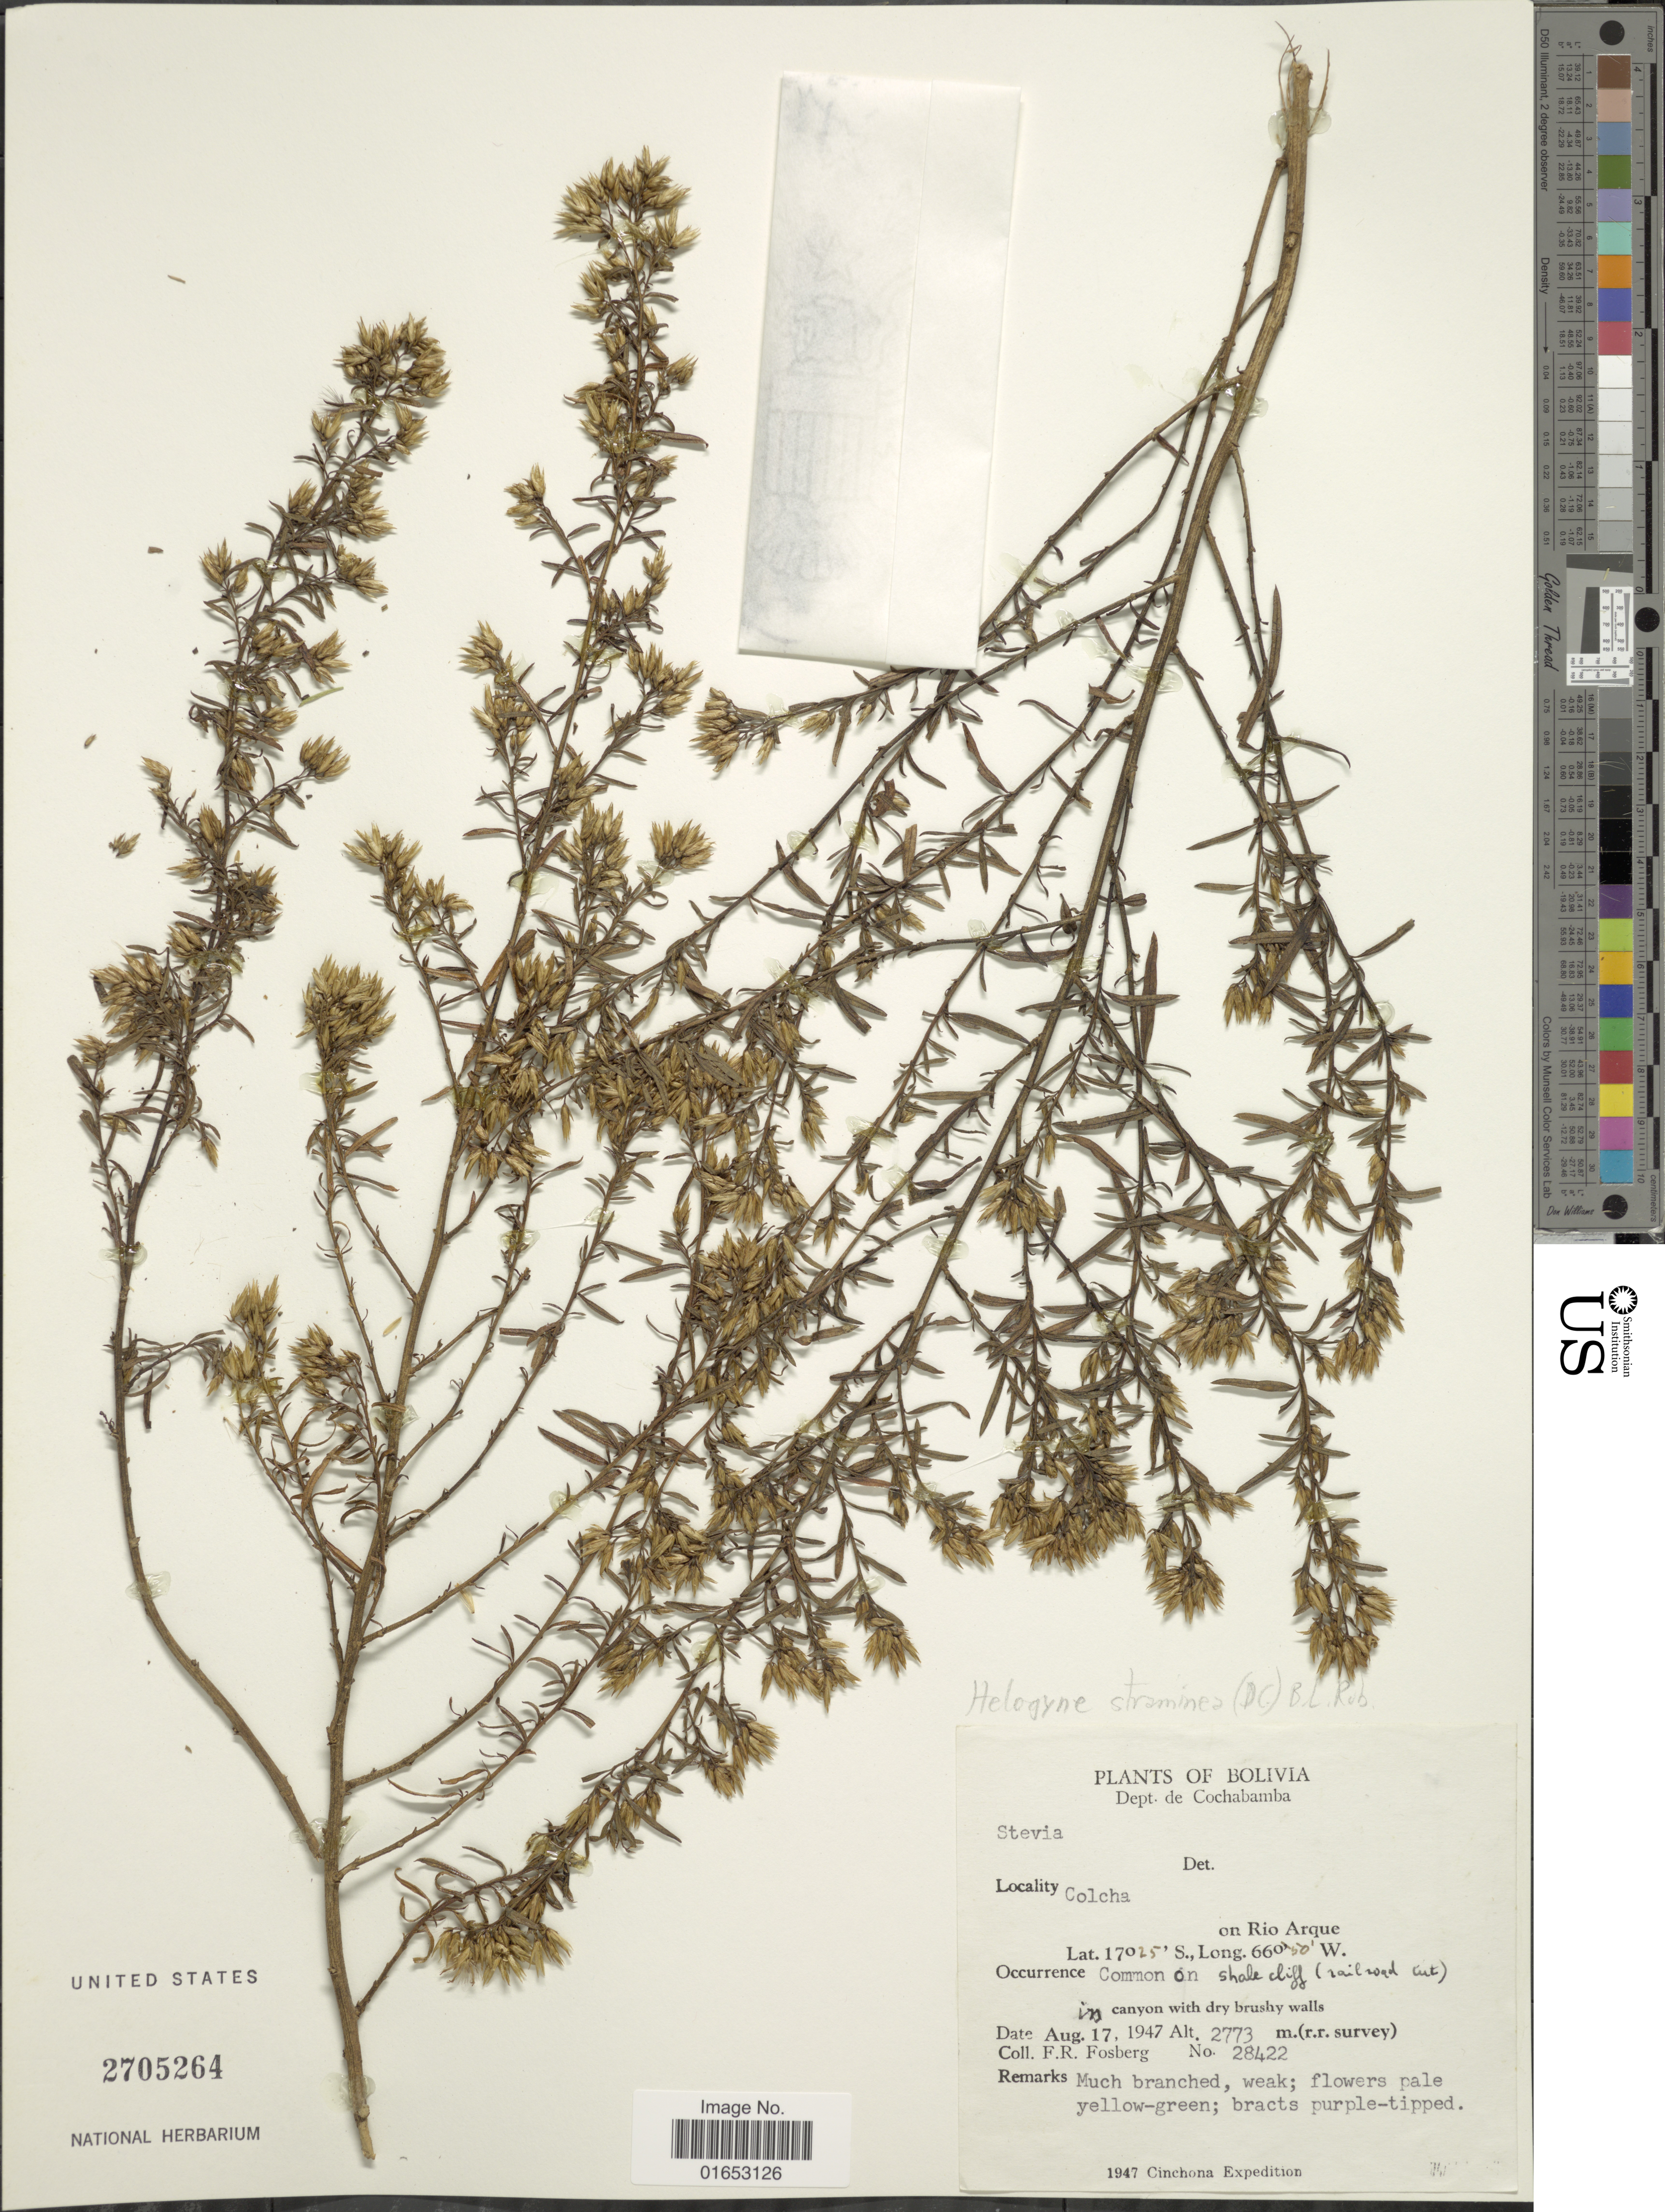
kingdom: Plantae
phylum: Tracheophyta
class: Magnoliopsida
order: Asterales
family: Asteraceae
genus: Helogyne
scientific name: Helogyne straminea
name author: (DC.) B.L. Rob.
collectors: F. R. Fosberg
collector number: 28422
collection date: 1947-08-17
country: Bolivia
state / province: Cochabamba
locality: Colcha on Rio Arque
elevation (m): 2773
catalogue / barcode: US 2705264